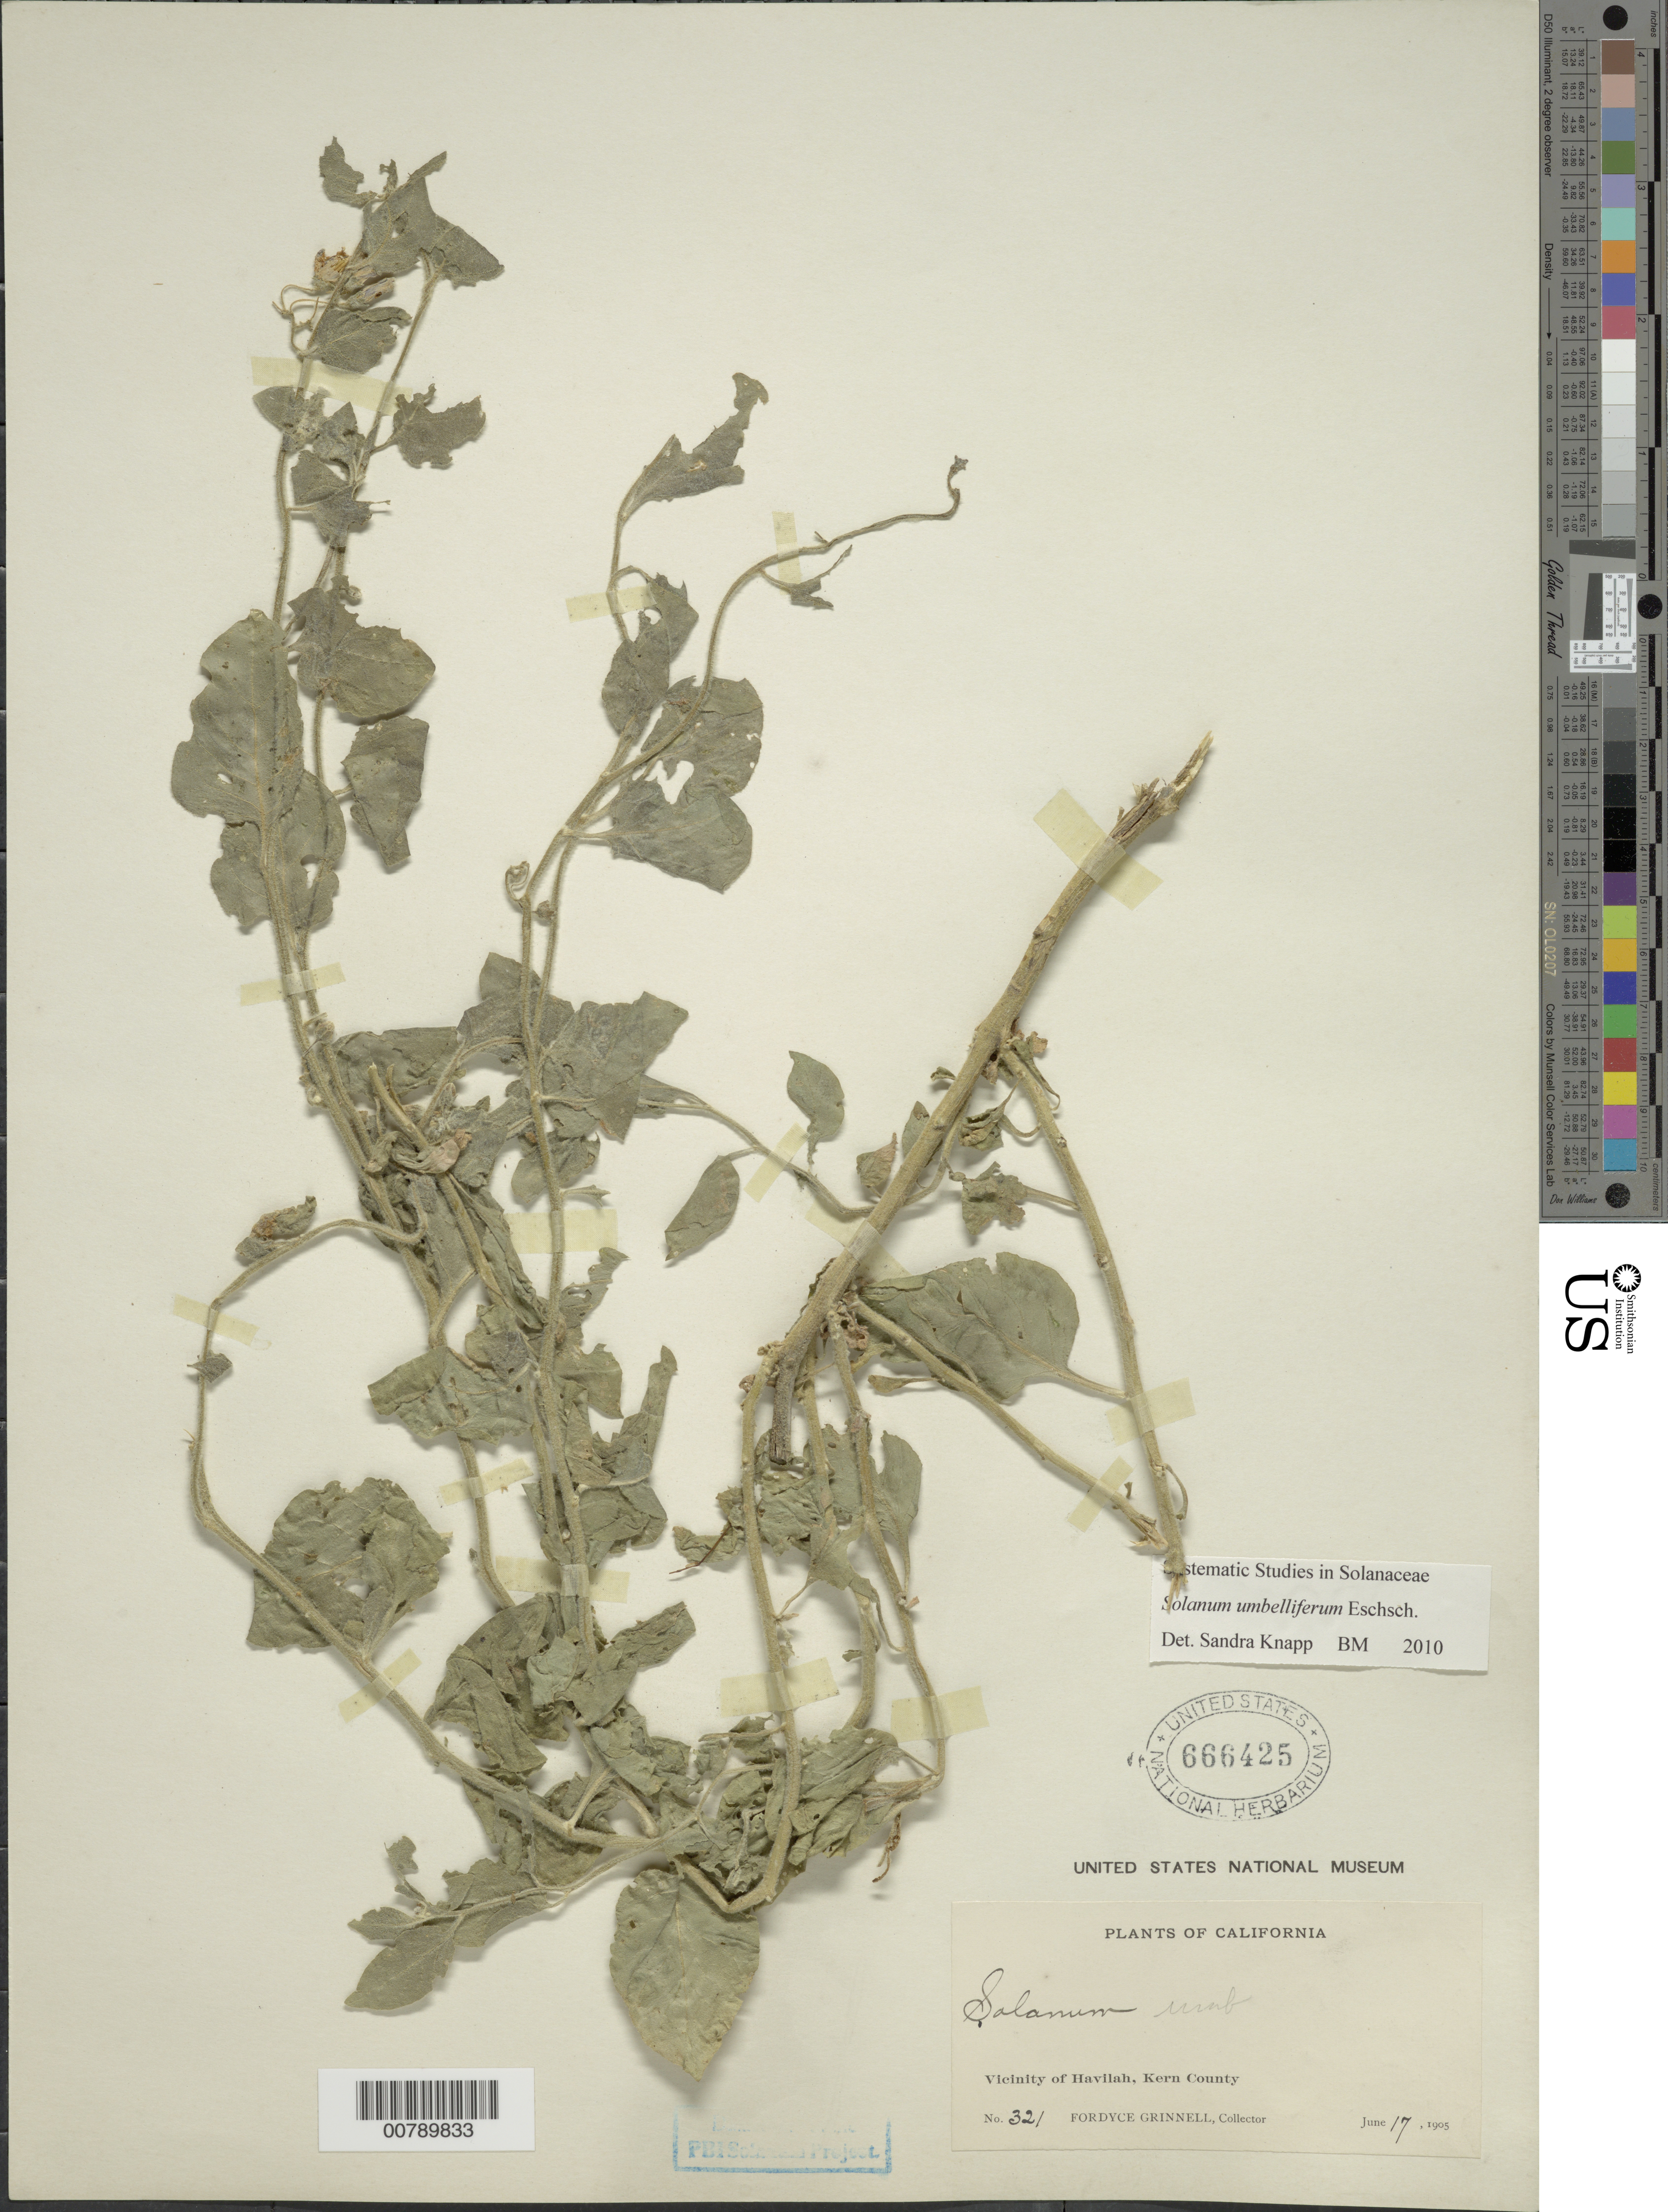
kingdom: Plantae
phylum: Tracheophyta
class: Magnoliopsida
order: Solanales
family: Solanaceae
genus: Solanum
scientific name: Solanum umbelliferum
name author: Eschsch.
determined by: Knapp, S. D.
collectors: F. Grinnell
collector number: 321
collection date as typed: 17 Jun 1905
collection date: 1905-06-17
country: United States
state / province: California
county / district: Kern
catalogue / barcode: US 666425